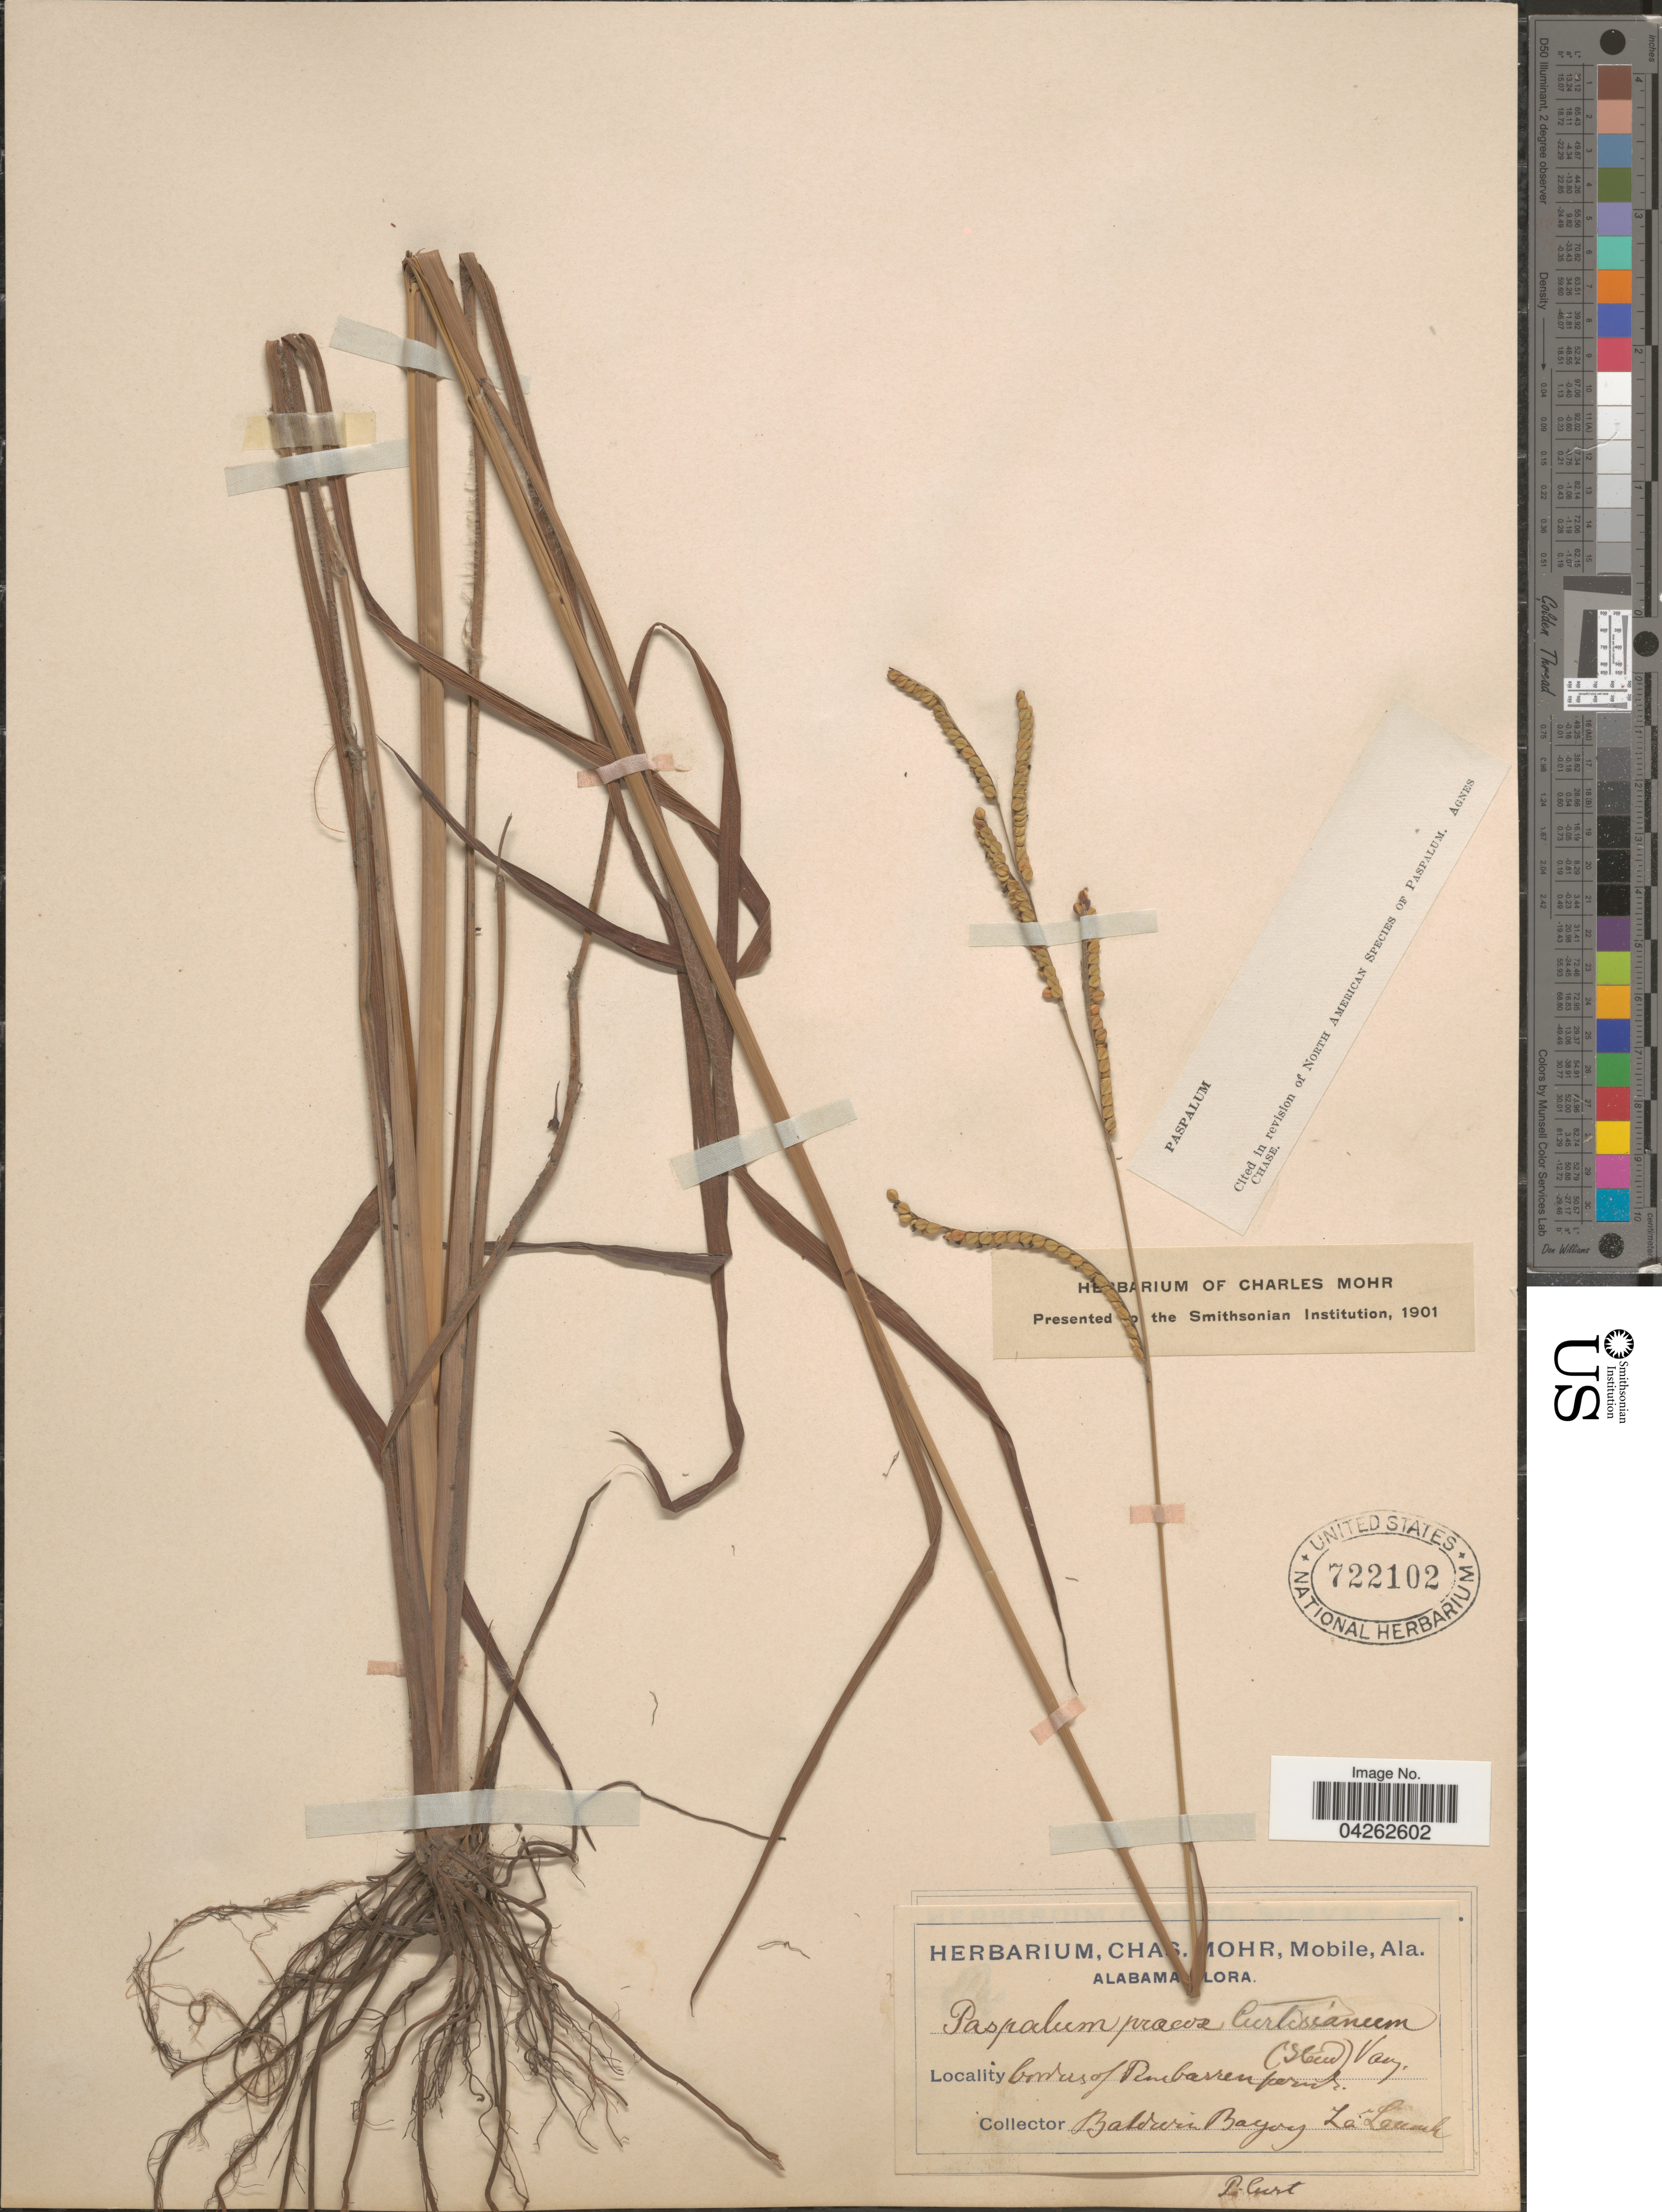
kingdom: Plantae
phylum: Tracheophyta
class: Liliopsida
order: Poales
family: Poaceae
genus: Paspalum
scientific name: Paspalum lentiferum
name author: Lam.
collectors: -. Baldwin & -. Bayon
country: United States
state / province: Alabama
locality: Borders of Pinebarren ponds. Bayou La Launch.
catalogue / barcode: US 722102